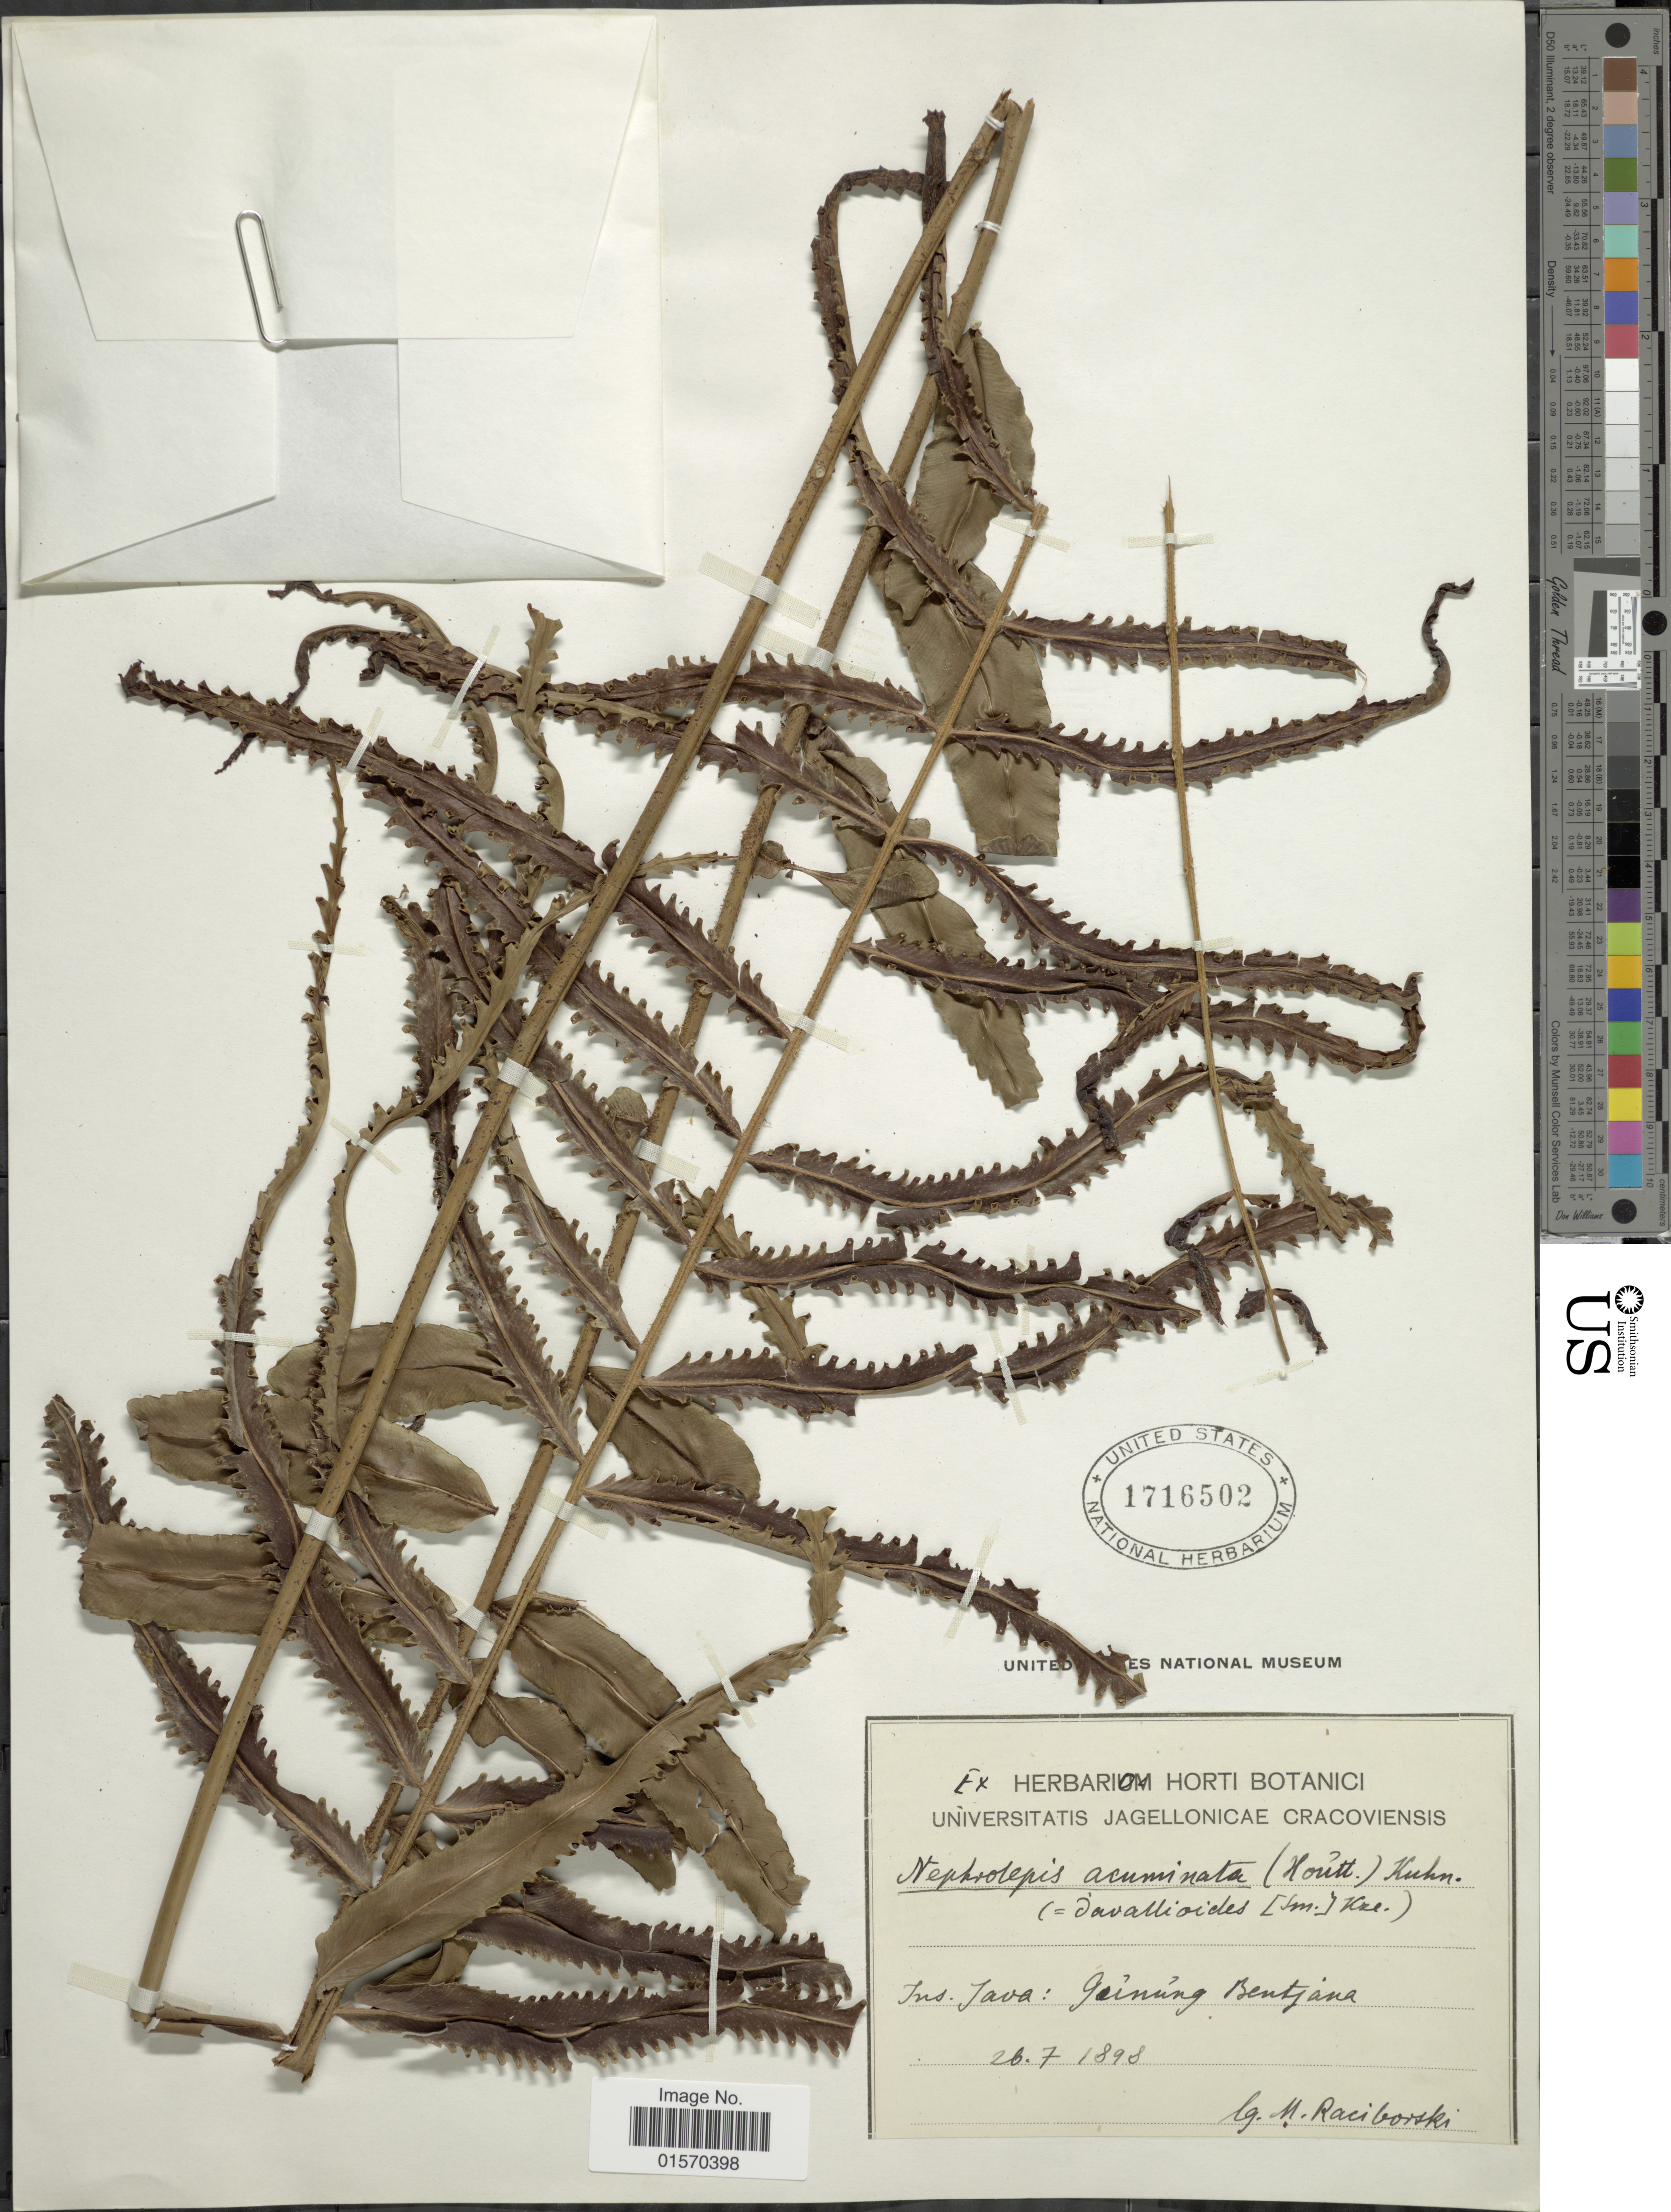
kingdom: Plantae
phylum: Tracheophyta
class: Polypodiopsida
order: Polypodiales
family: Nephrolepidaceae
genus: Nephrolepis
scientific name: Nephrolepis acuminata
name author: (Houtt.) Kuhn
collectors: M. Raciborski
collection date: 1898-07-26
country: Indonesia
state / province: Java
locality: Ins. Java: Gúnúng Bentjana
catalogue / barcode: US 1716502